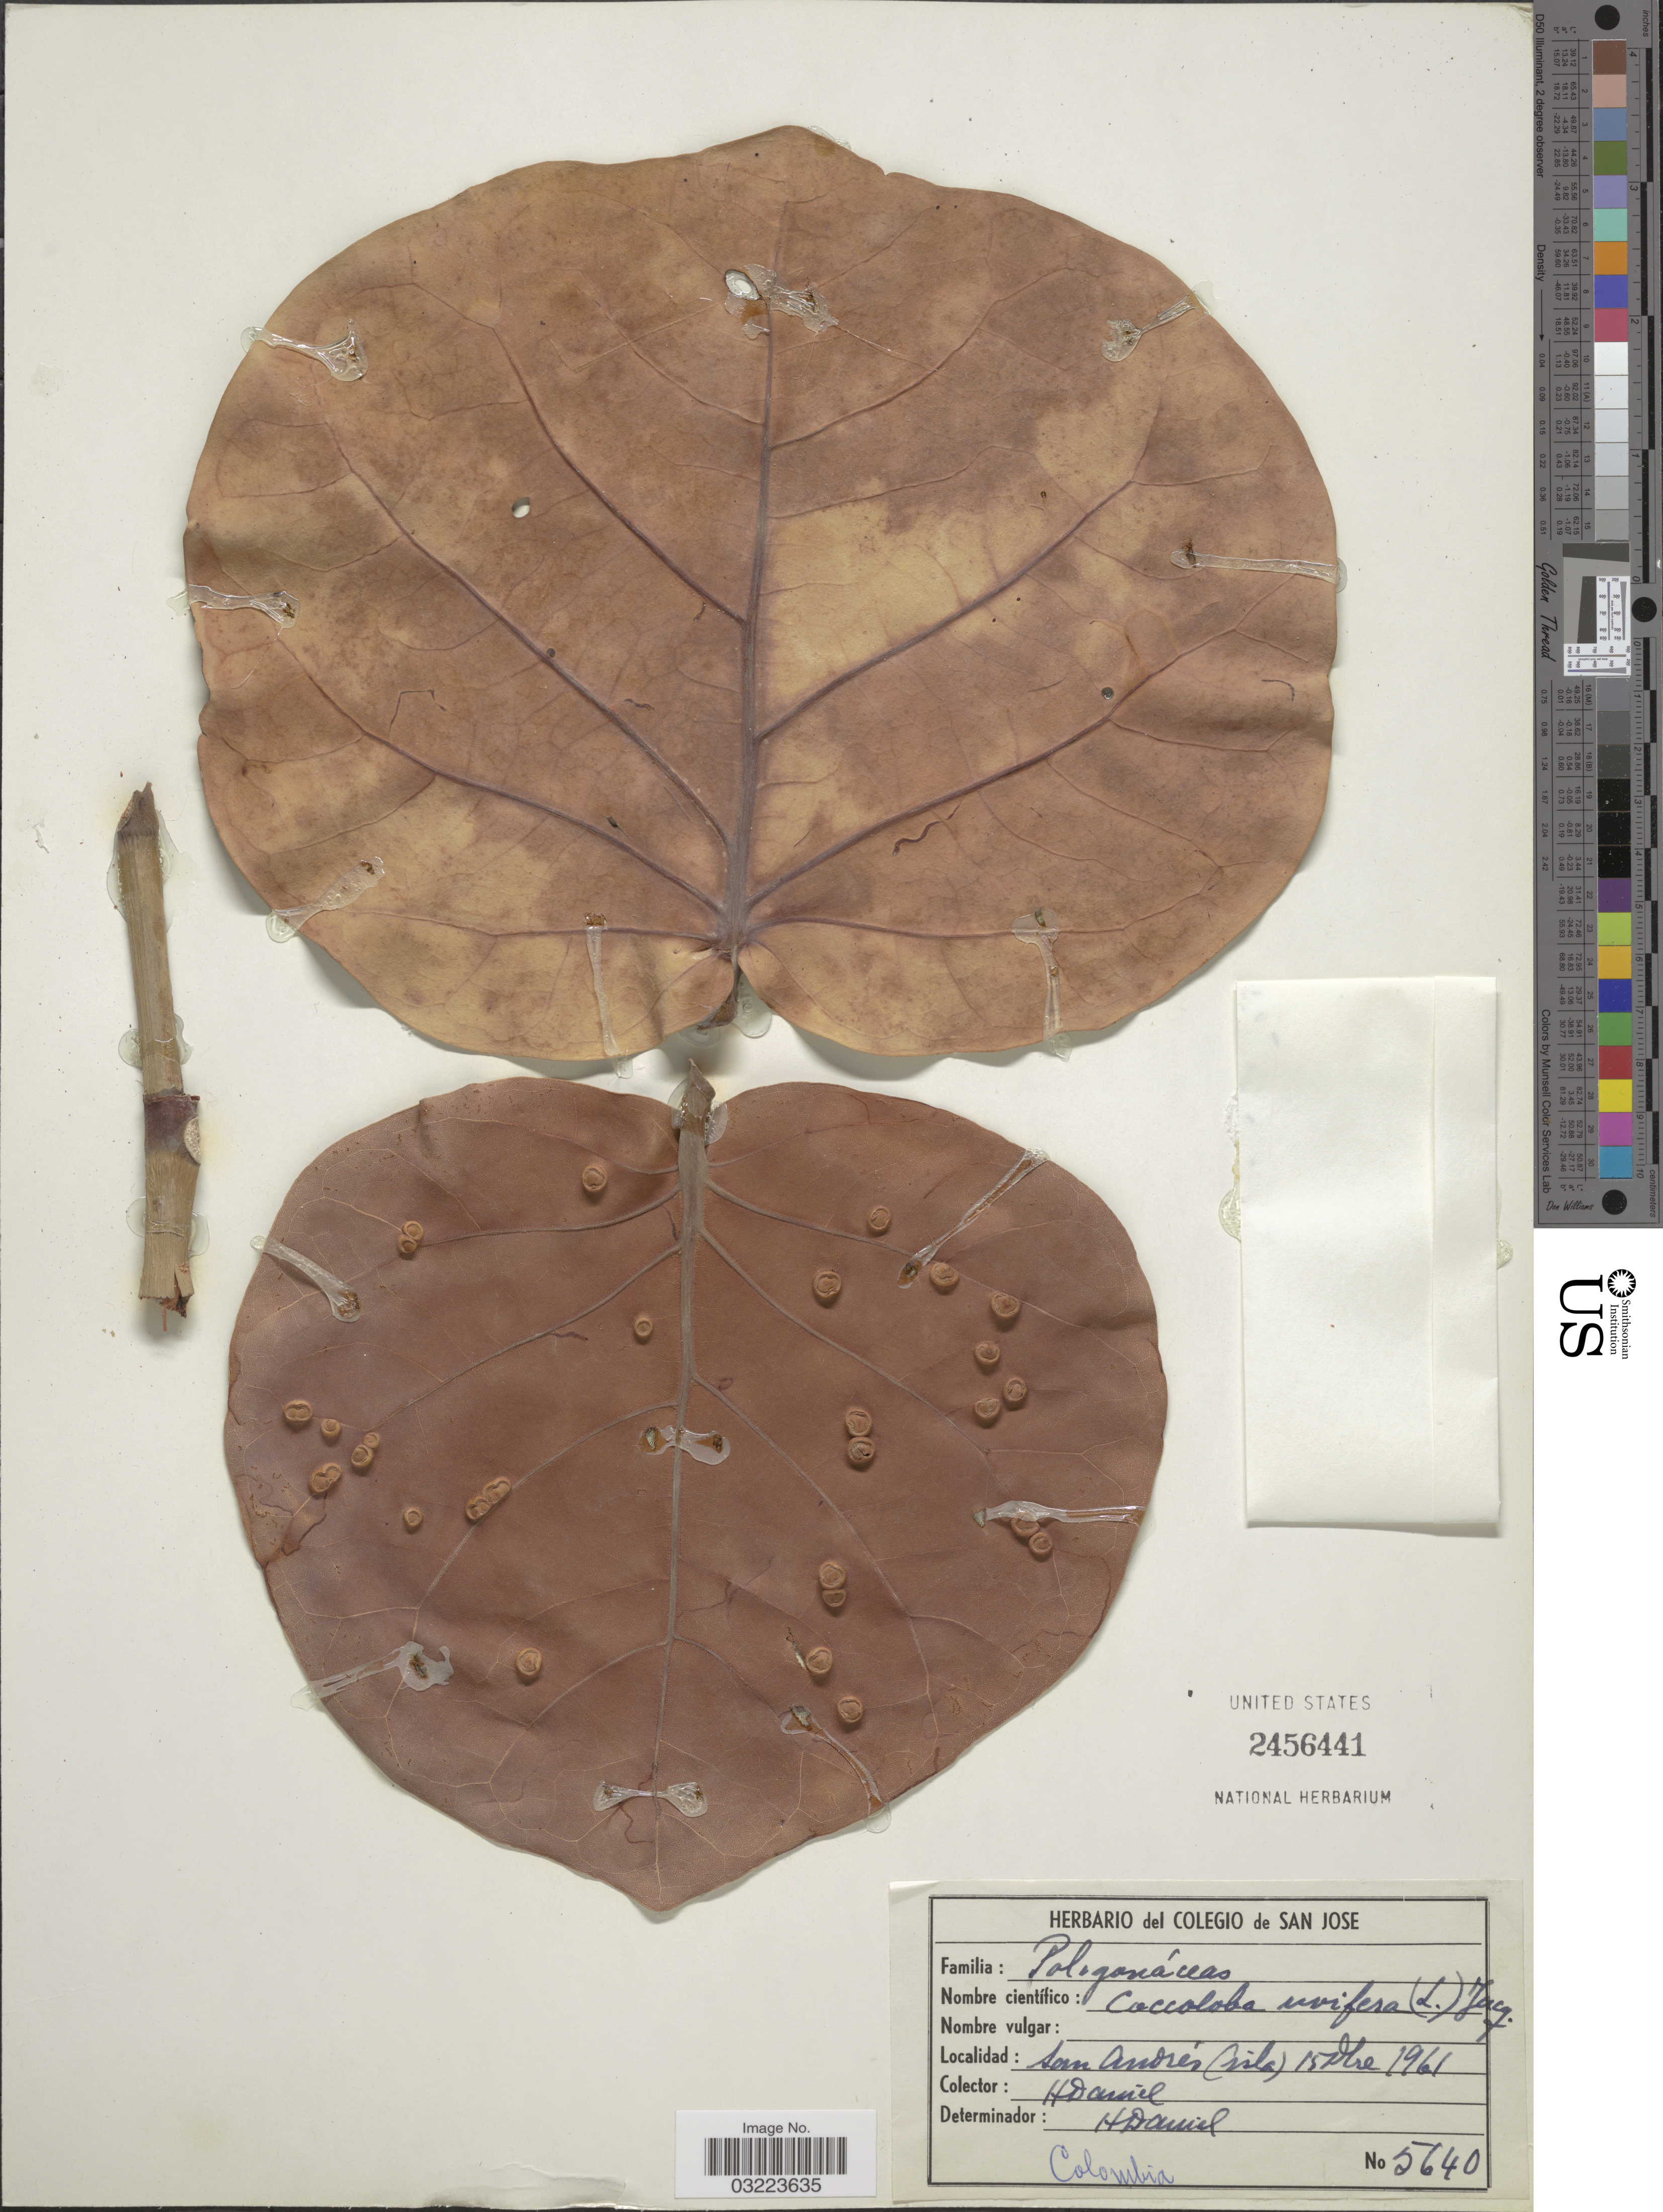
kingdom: Plantae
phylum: Tracheophyta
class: Magnoliopsida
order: Caryophyllales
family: Polygonaceae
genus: Coccoloba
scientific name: Coccoloba uvifera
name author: L.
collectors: H. Daniel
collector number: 5640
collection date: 1961-12-15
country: Colombia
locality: San Andrés (Isla).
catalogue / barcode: US 2456441